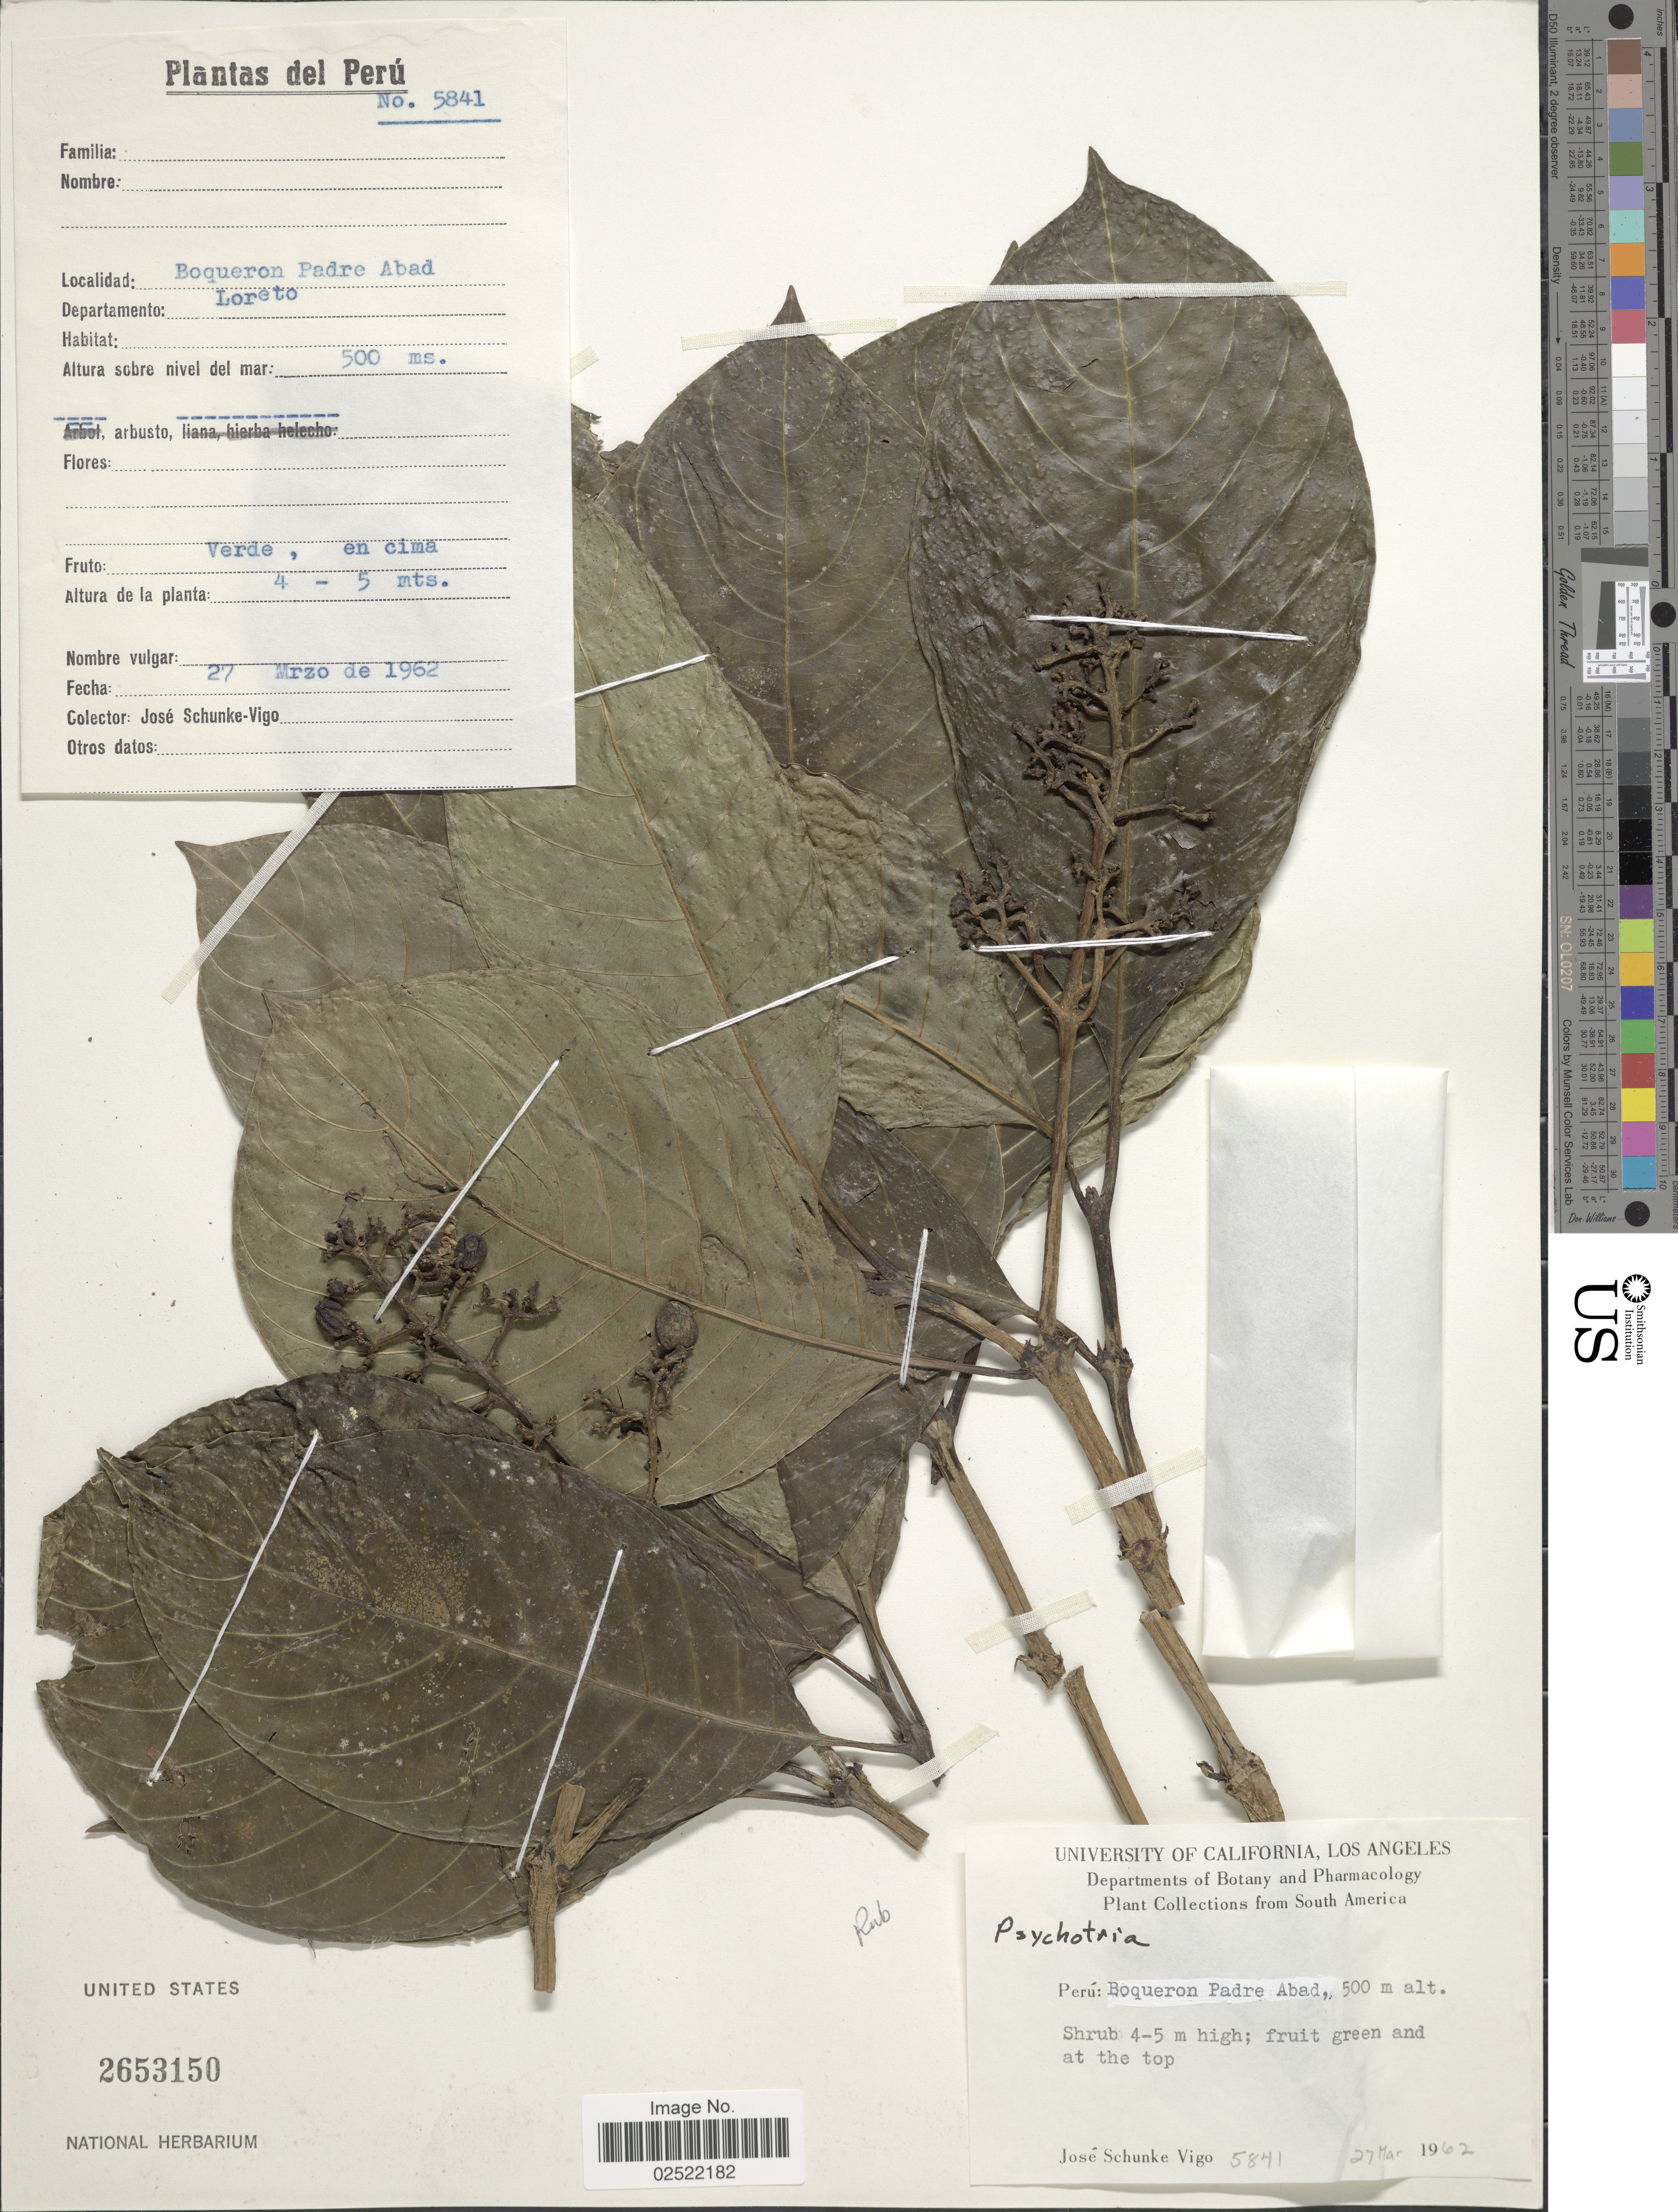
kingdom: Plantae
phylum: Tracheophyta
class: Magnoliopsida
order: Gentianales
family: Rubiaceae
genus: Psychotria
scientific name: Psychotria sp.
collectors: J. Schunke Vigo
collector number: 5841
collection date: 1962-03-27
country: Peru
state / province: Loreto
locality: Boqueron Padre Abad. Departamento: Loreto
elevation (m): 500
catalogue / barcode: US 2653150